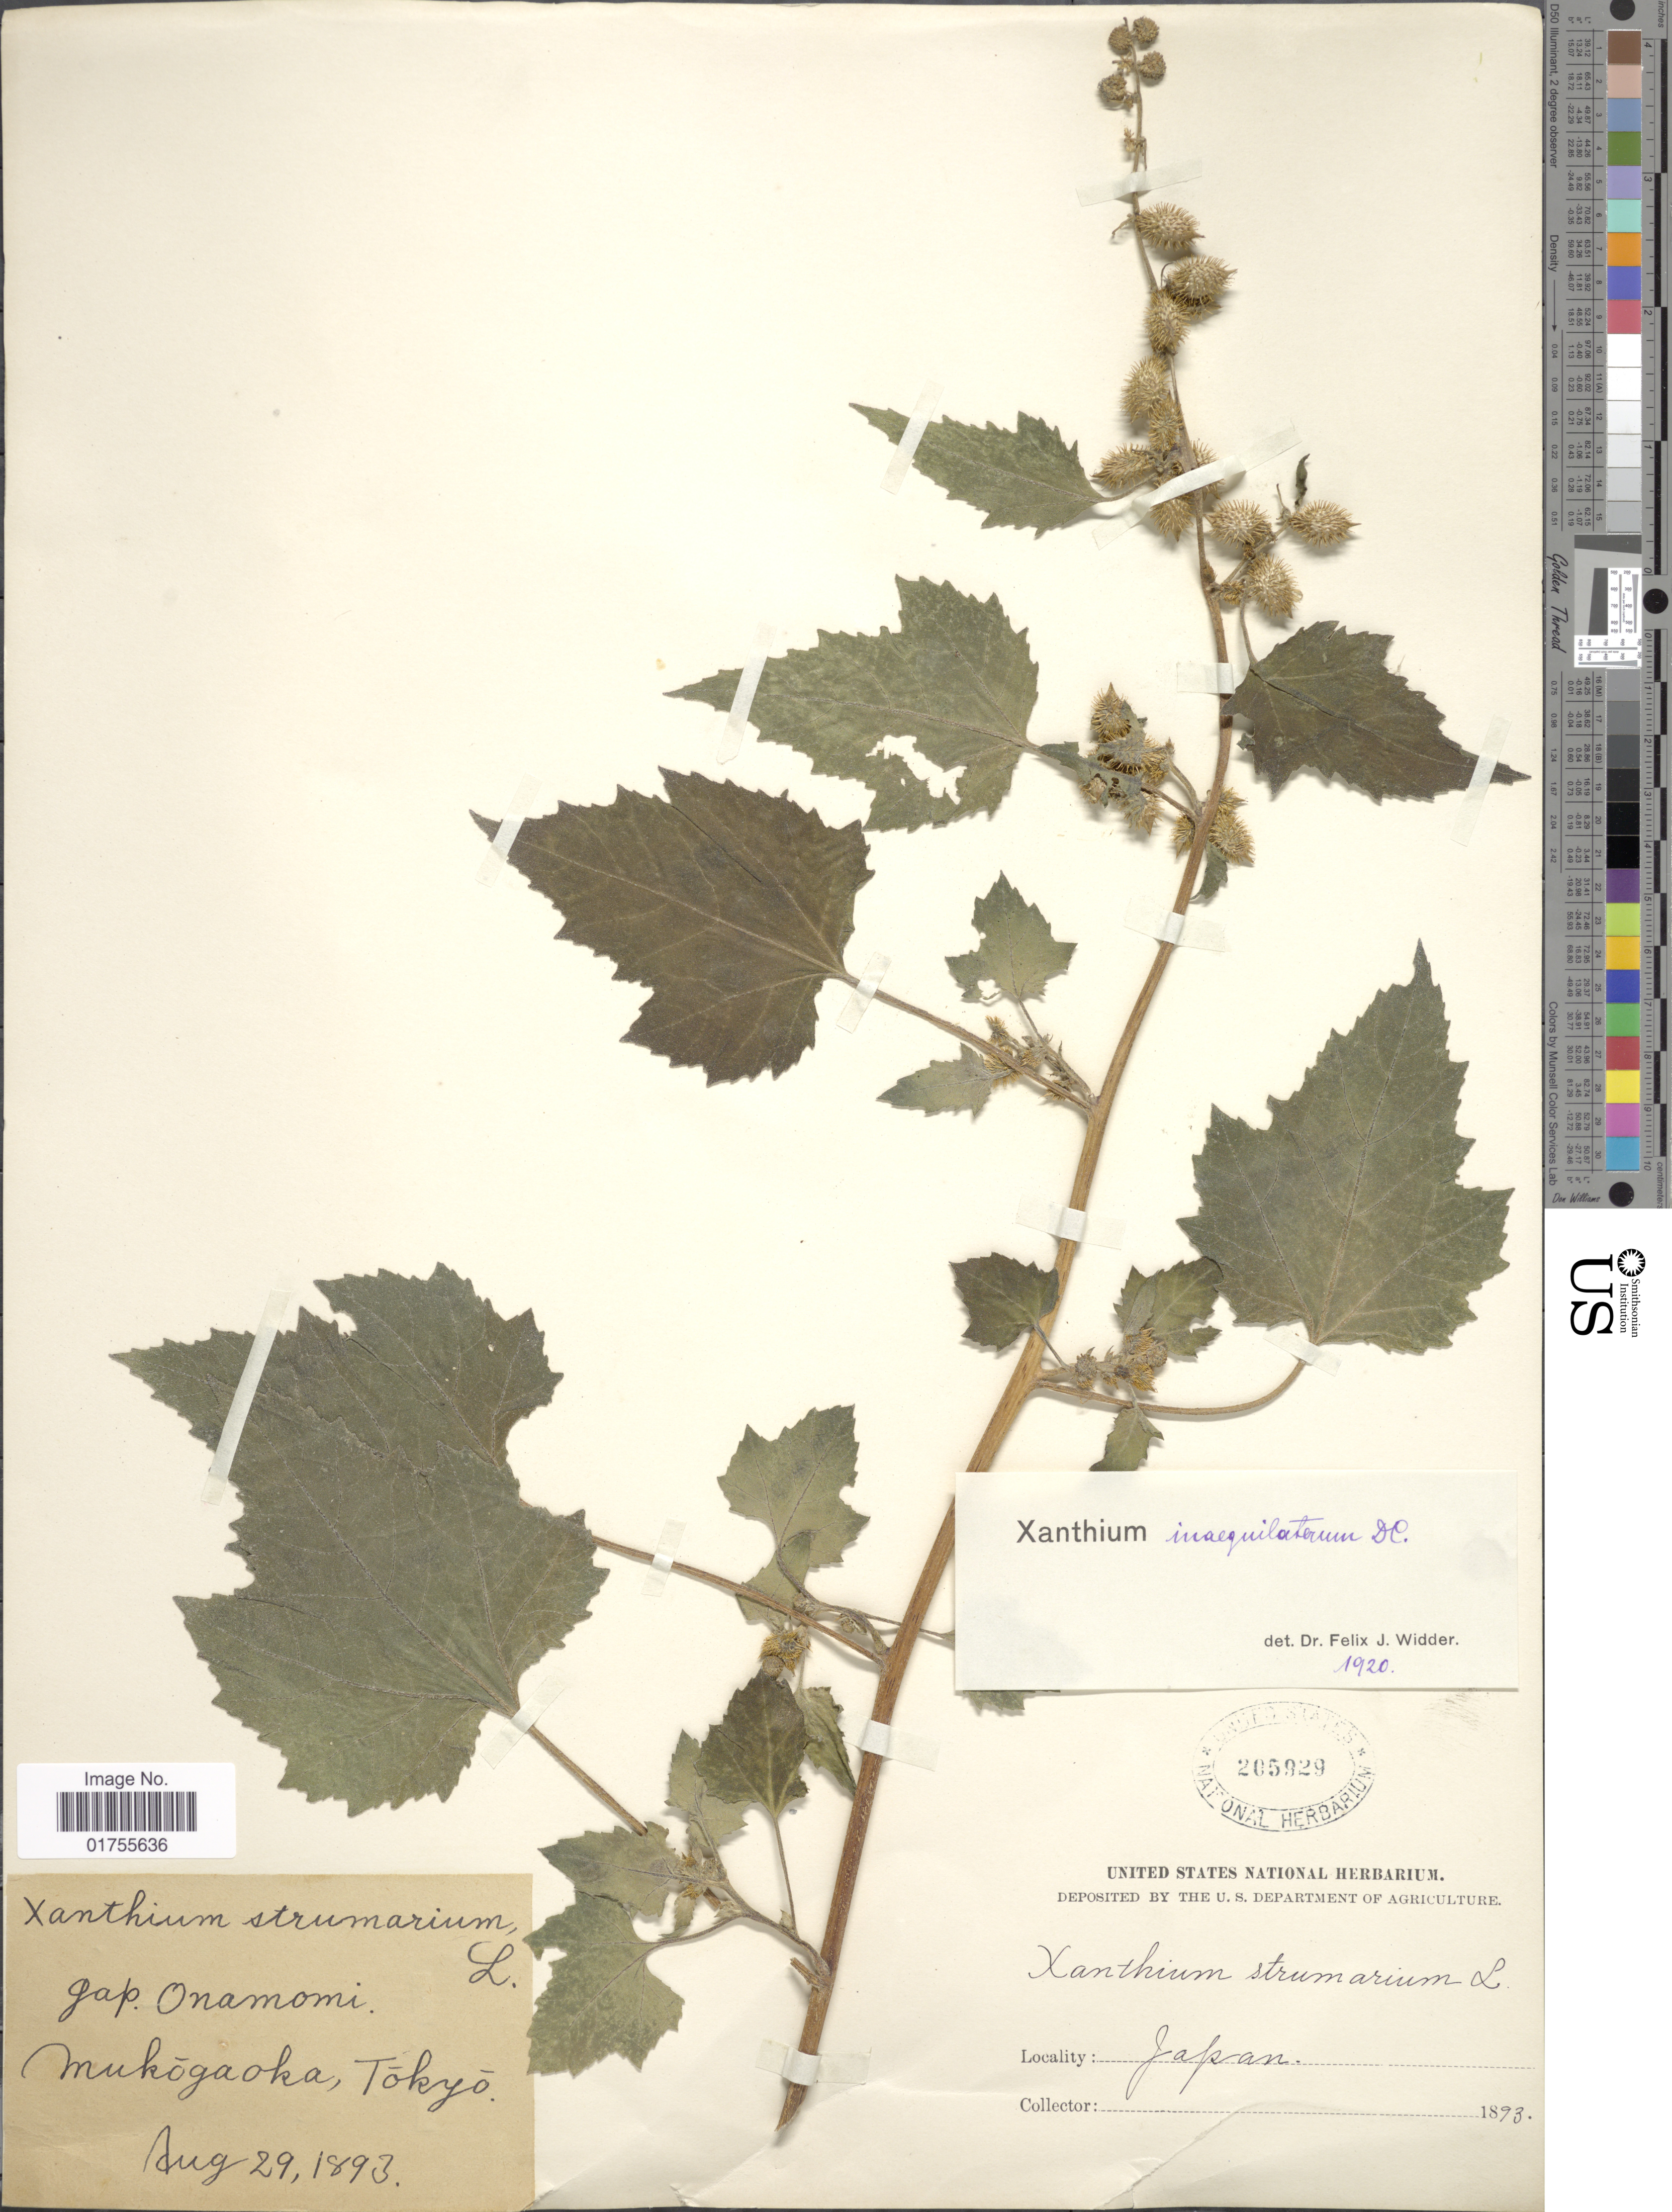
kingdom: Plantae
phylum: Tracheophyta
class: Magnoliopsida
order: Asterales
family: Asteraceae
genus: Xanthium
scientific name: Xanthium inaequilaterum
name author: DC.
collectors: ex herb. United States National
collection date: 1893-08-29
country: Japan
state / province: Tokyo, Federal City of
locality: Mukogaoka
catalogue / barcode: US 205929